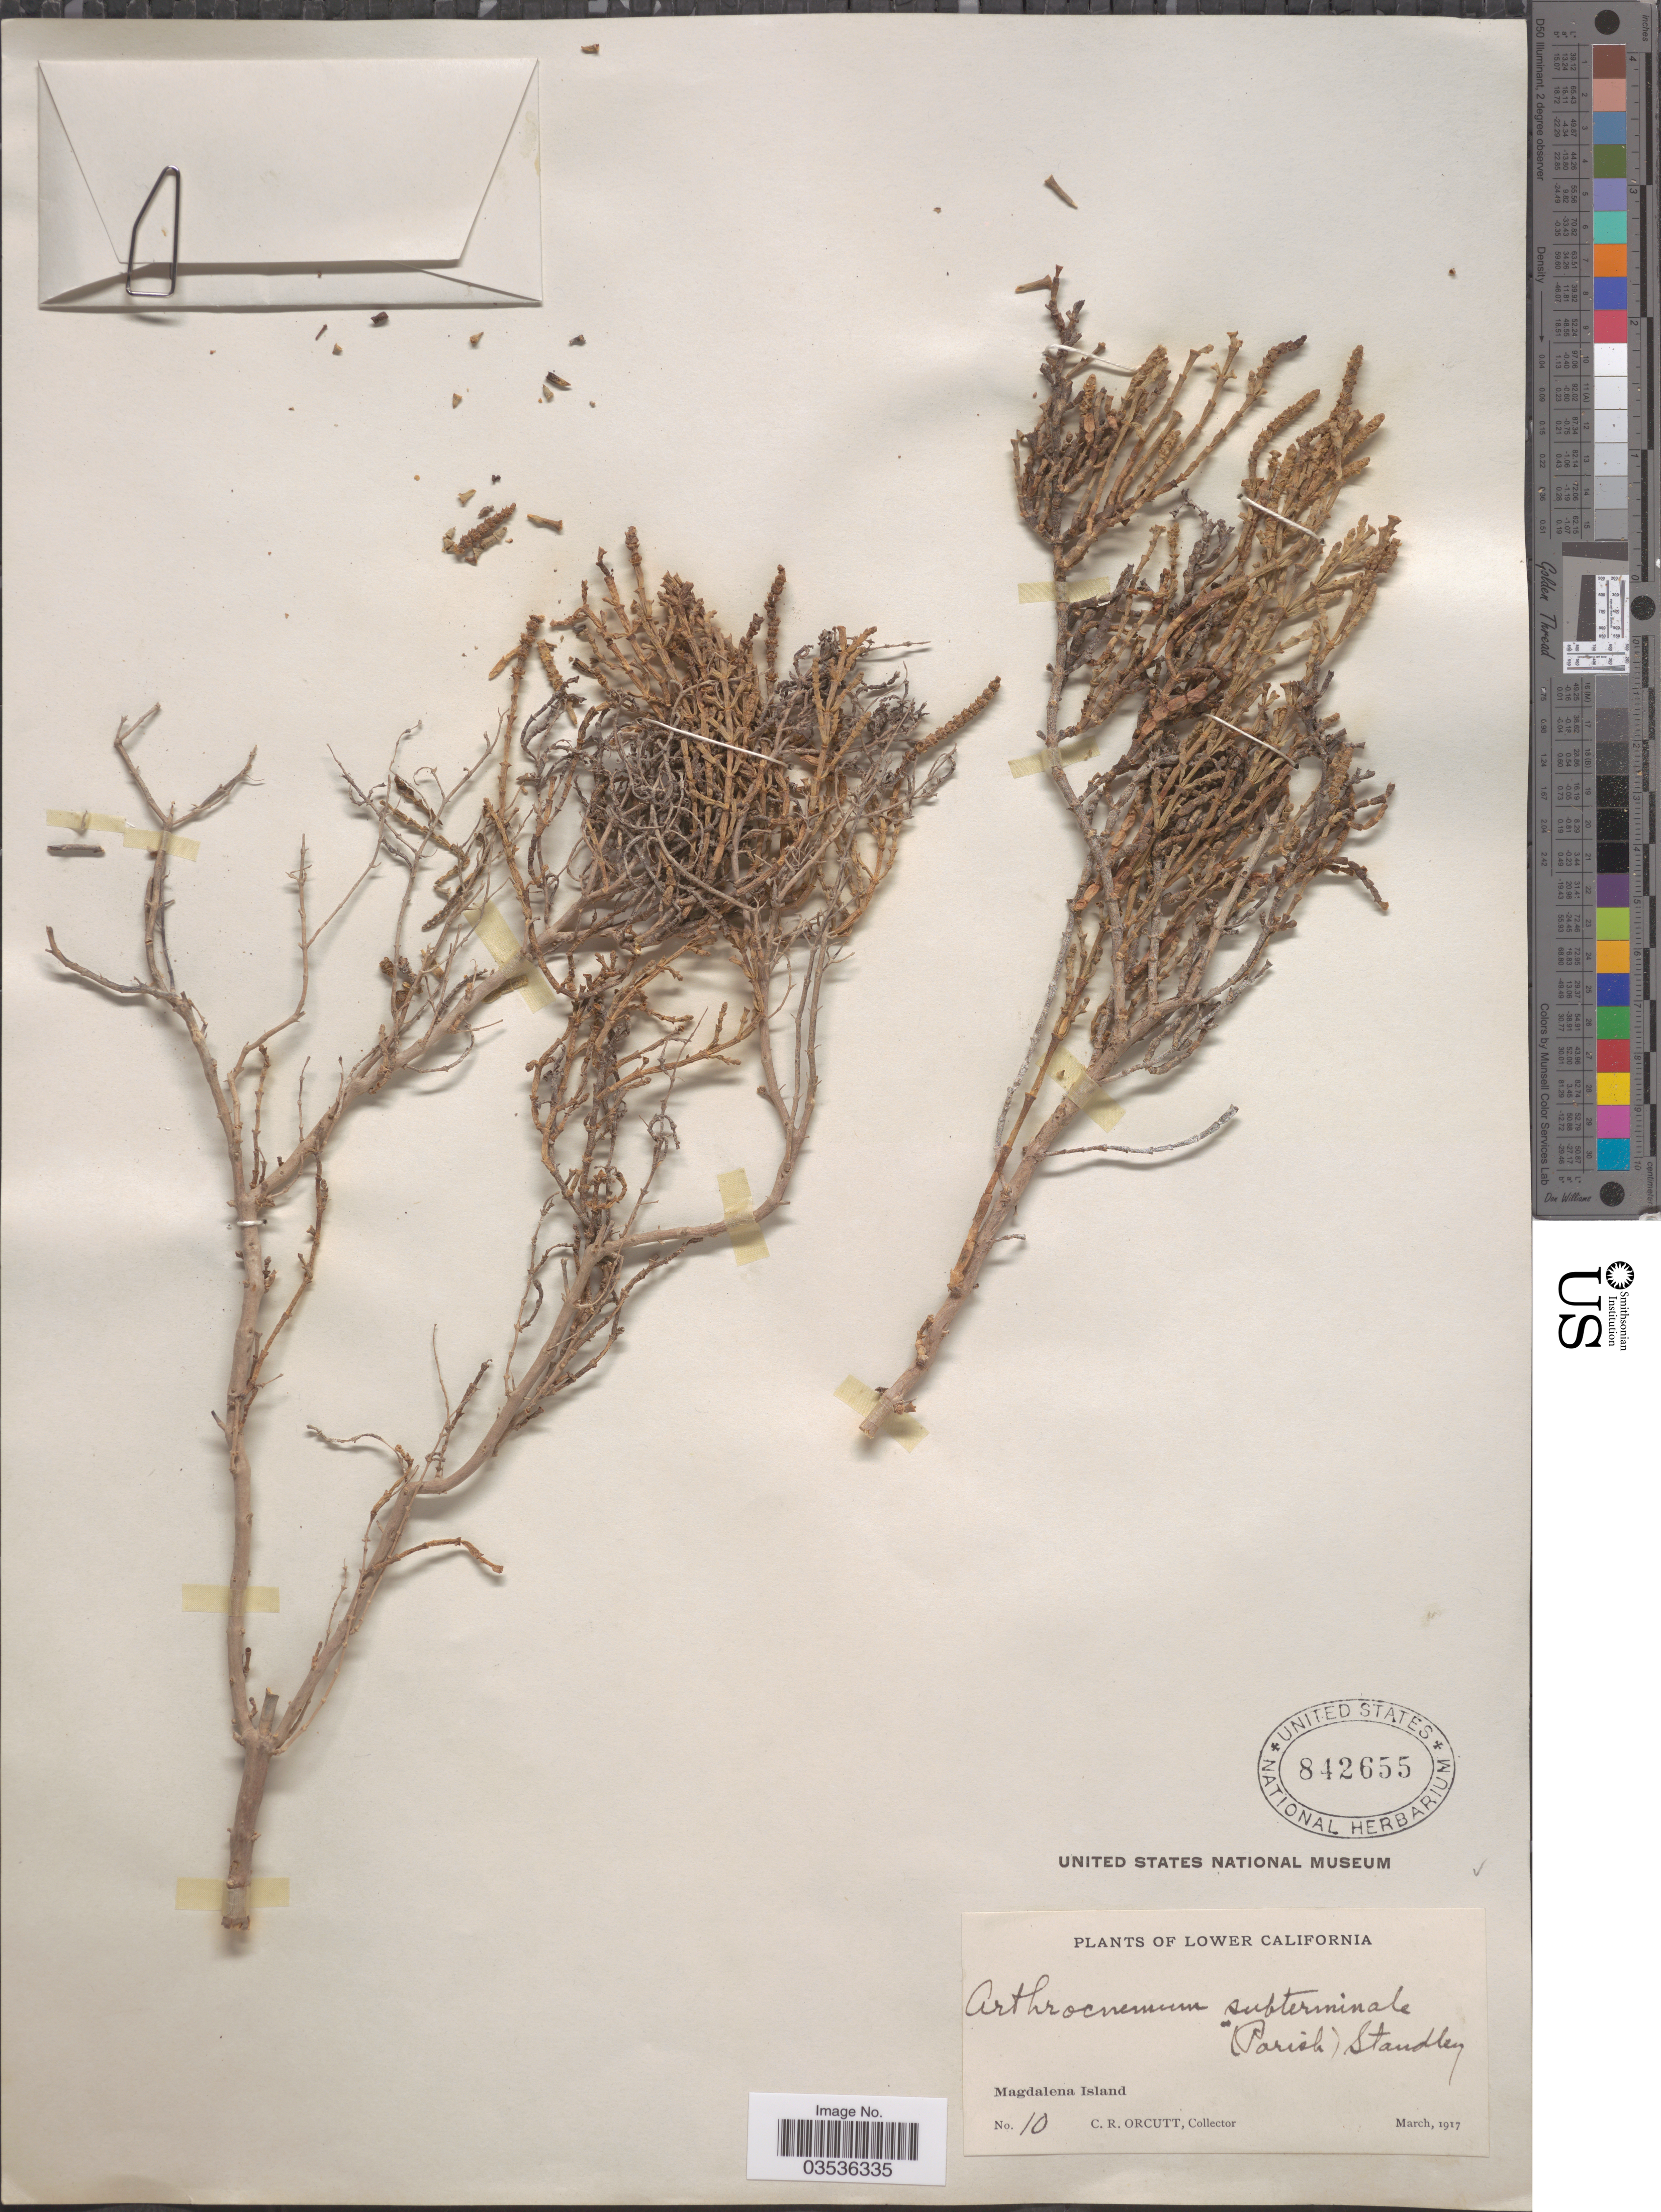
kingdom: Plantae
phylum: Tracheophyta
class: Magnoliopsida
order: Caryophyllales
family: Amaranthaceae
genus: Salicornia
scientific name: Salicornia subterminalis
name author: Parish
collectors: C. R. Orcutt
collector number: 10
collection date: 1917-03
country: Mexico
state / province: Baja California Sur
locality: Lower California. Magdalena Island.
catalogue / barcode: US 842655